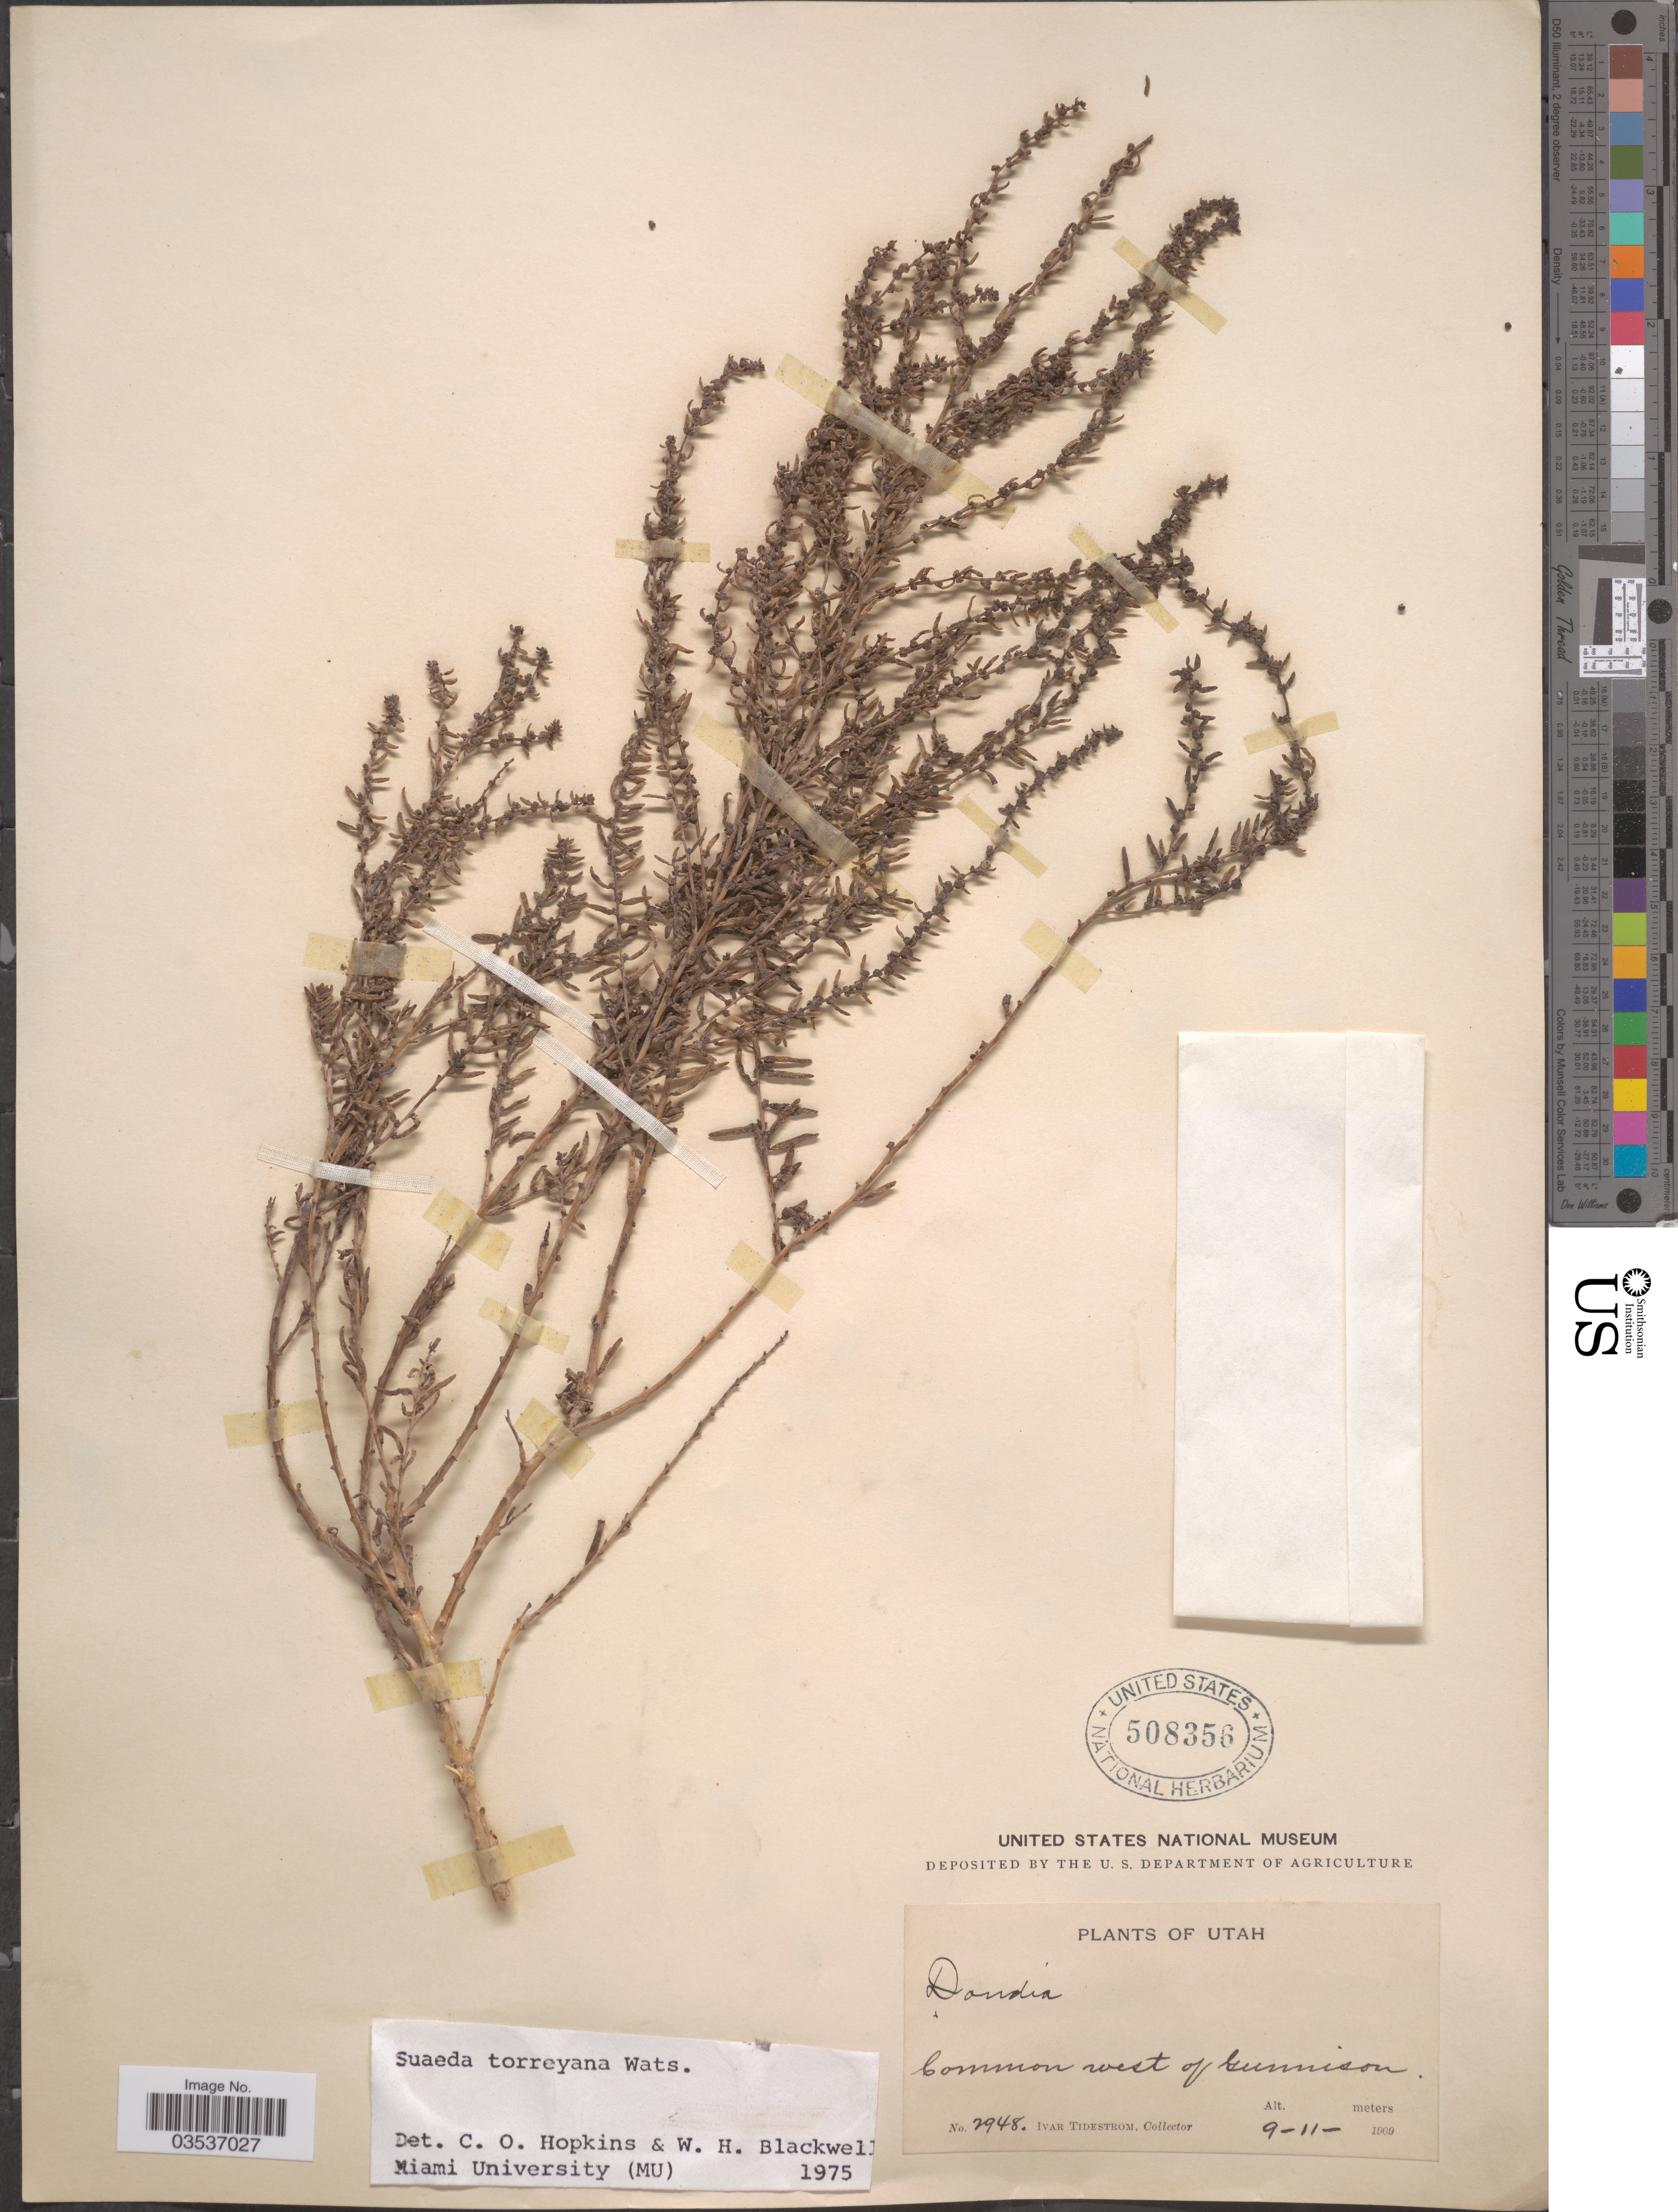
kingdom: Plantae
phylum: Tracheophyta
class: Magnoliopsida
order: Caryophyllales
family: Amaranthaceae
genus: Suaeda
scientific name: Suaeda torreyana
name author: S. Watson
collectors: I. F. Tidestrom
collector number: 2948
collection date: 1909-09-11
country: United States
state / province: Utah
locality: West of Gunnison.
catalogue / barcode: US 508356